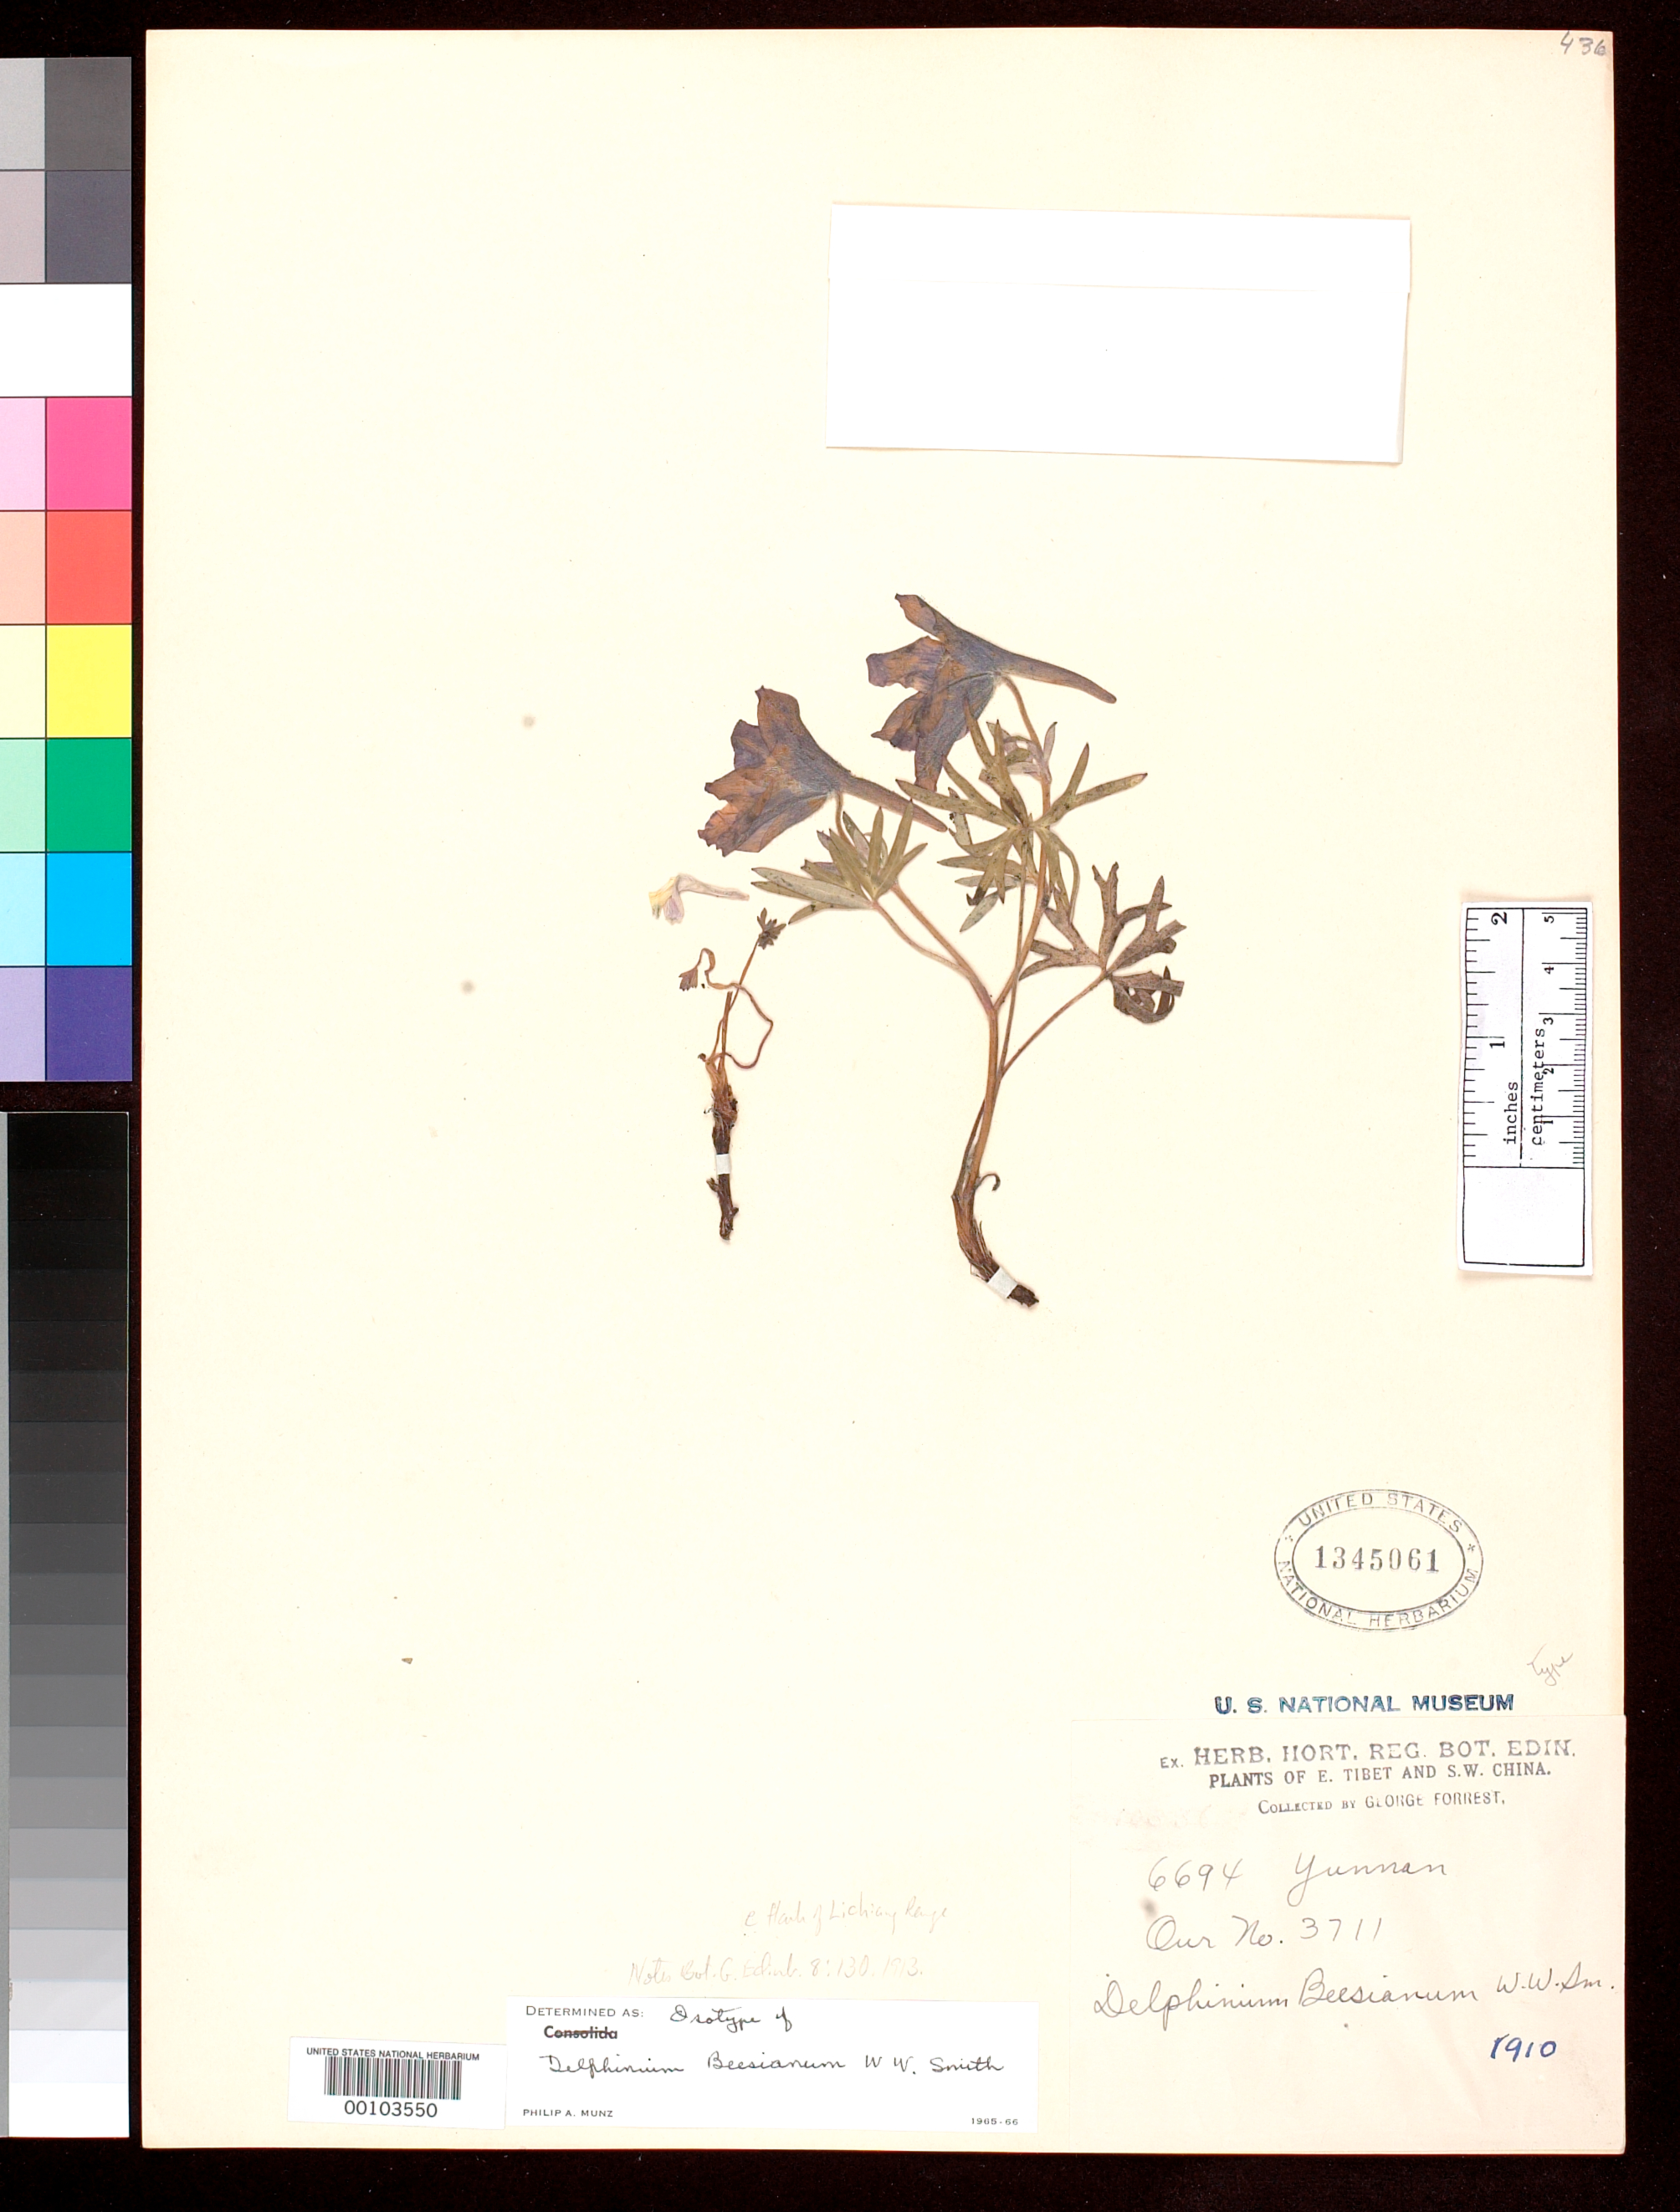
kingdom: Plantae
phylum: Tracheophyta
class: Magnoliopsida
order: Ranunculales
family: Ranunculaceae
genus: Delphinium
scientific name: Delphinium beesianum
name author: W.W. Sm.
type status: Isotype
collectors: G. Forrest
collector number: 6694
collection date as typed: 1910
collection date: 1910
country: China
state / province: Yunnan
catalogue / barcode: US 1345061